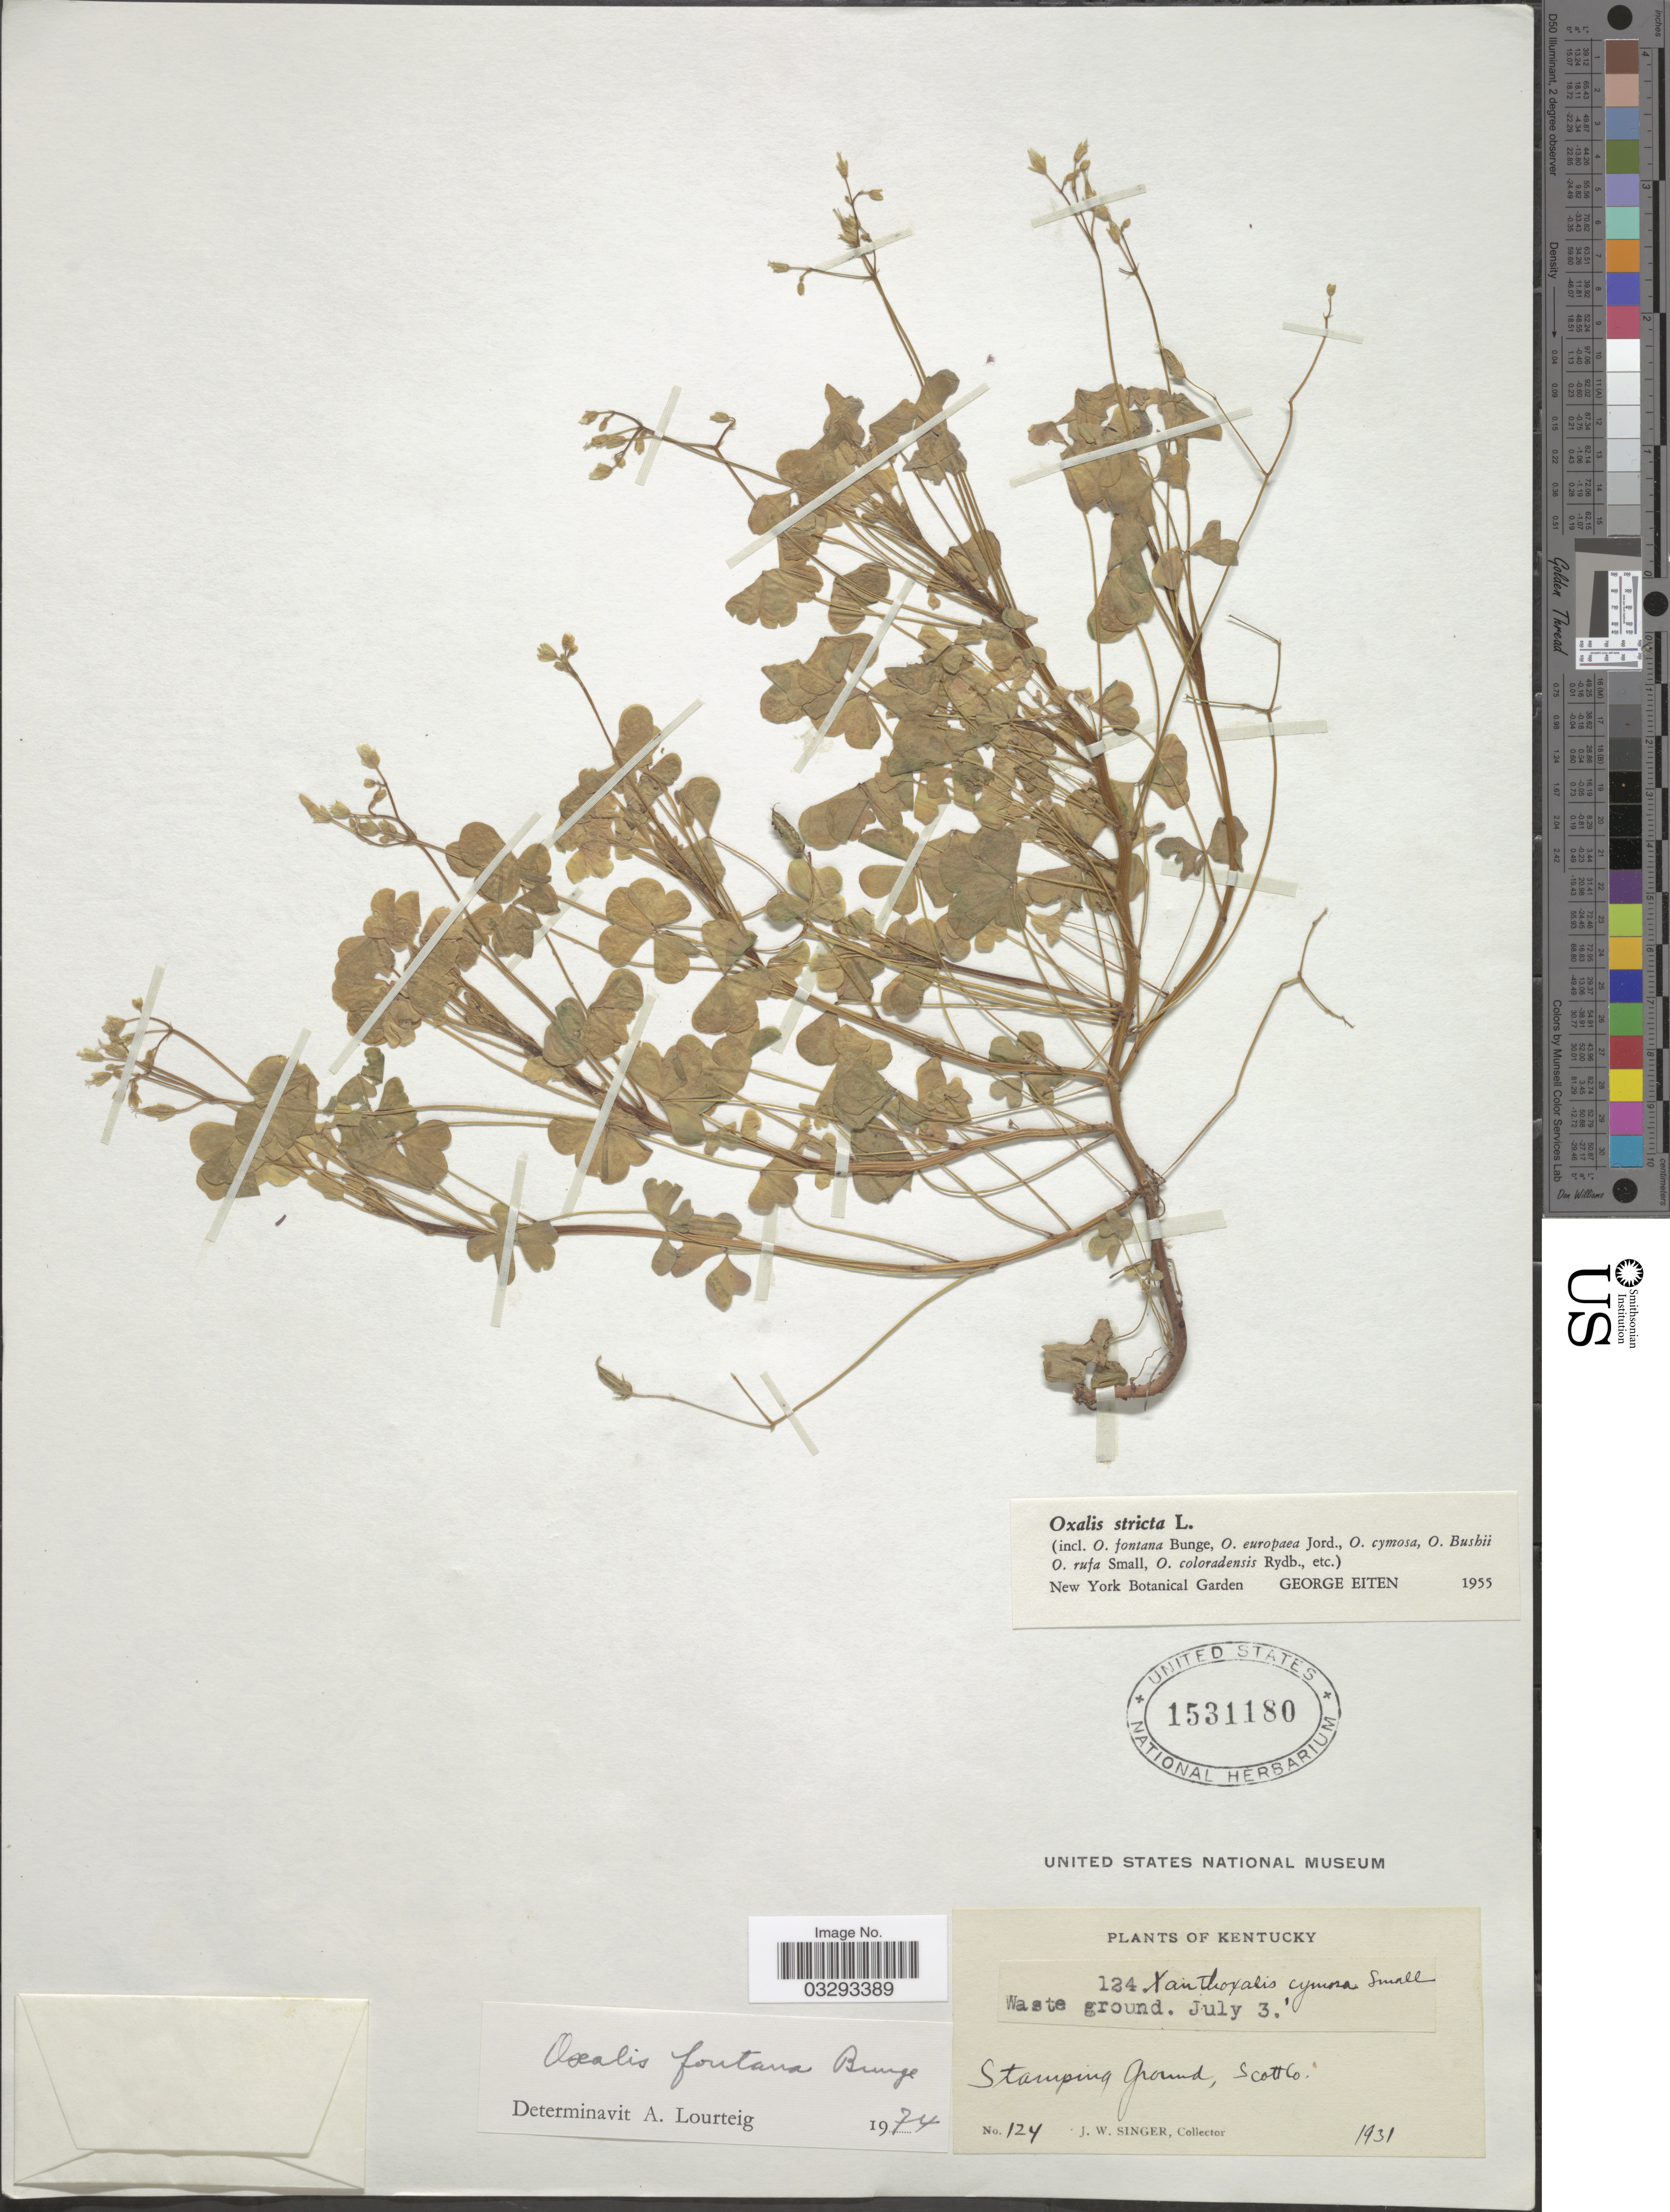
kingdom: Plantae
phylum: Tracheophyta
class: Magnoliopsida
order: Oxalidales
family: Oxalidaceae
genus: Oxalis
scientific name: Oxalis fontana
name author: Bunge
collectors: J. EW. Singer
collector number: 124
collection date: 1931-07-03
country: United States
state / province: Kentucky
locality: Stamping Ground, Scott Co.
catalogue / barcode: US 1531180